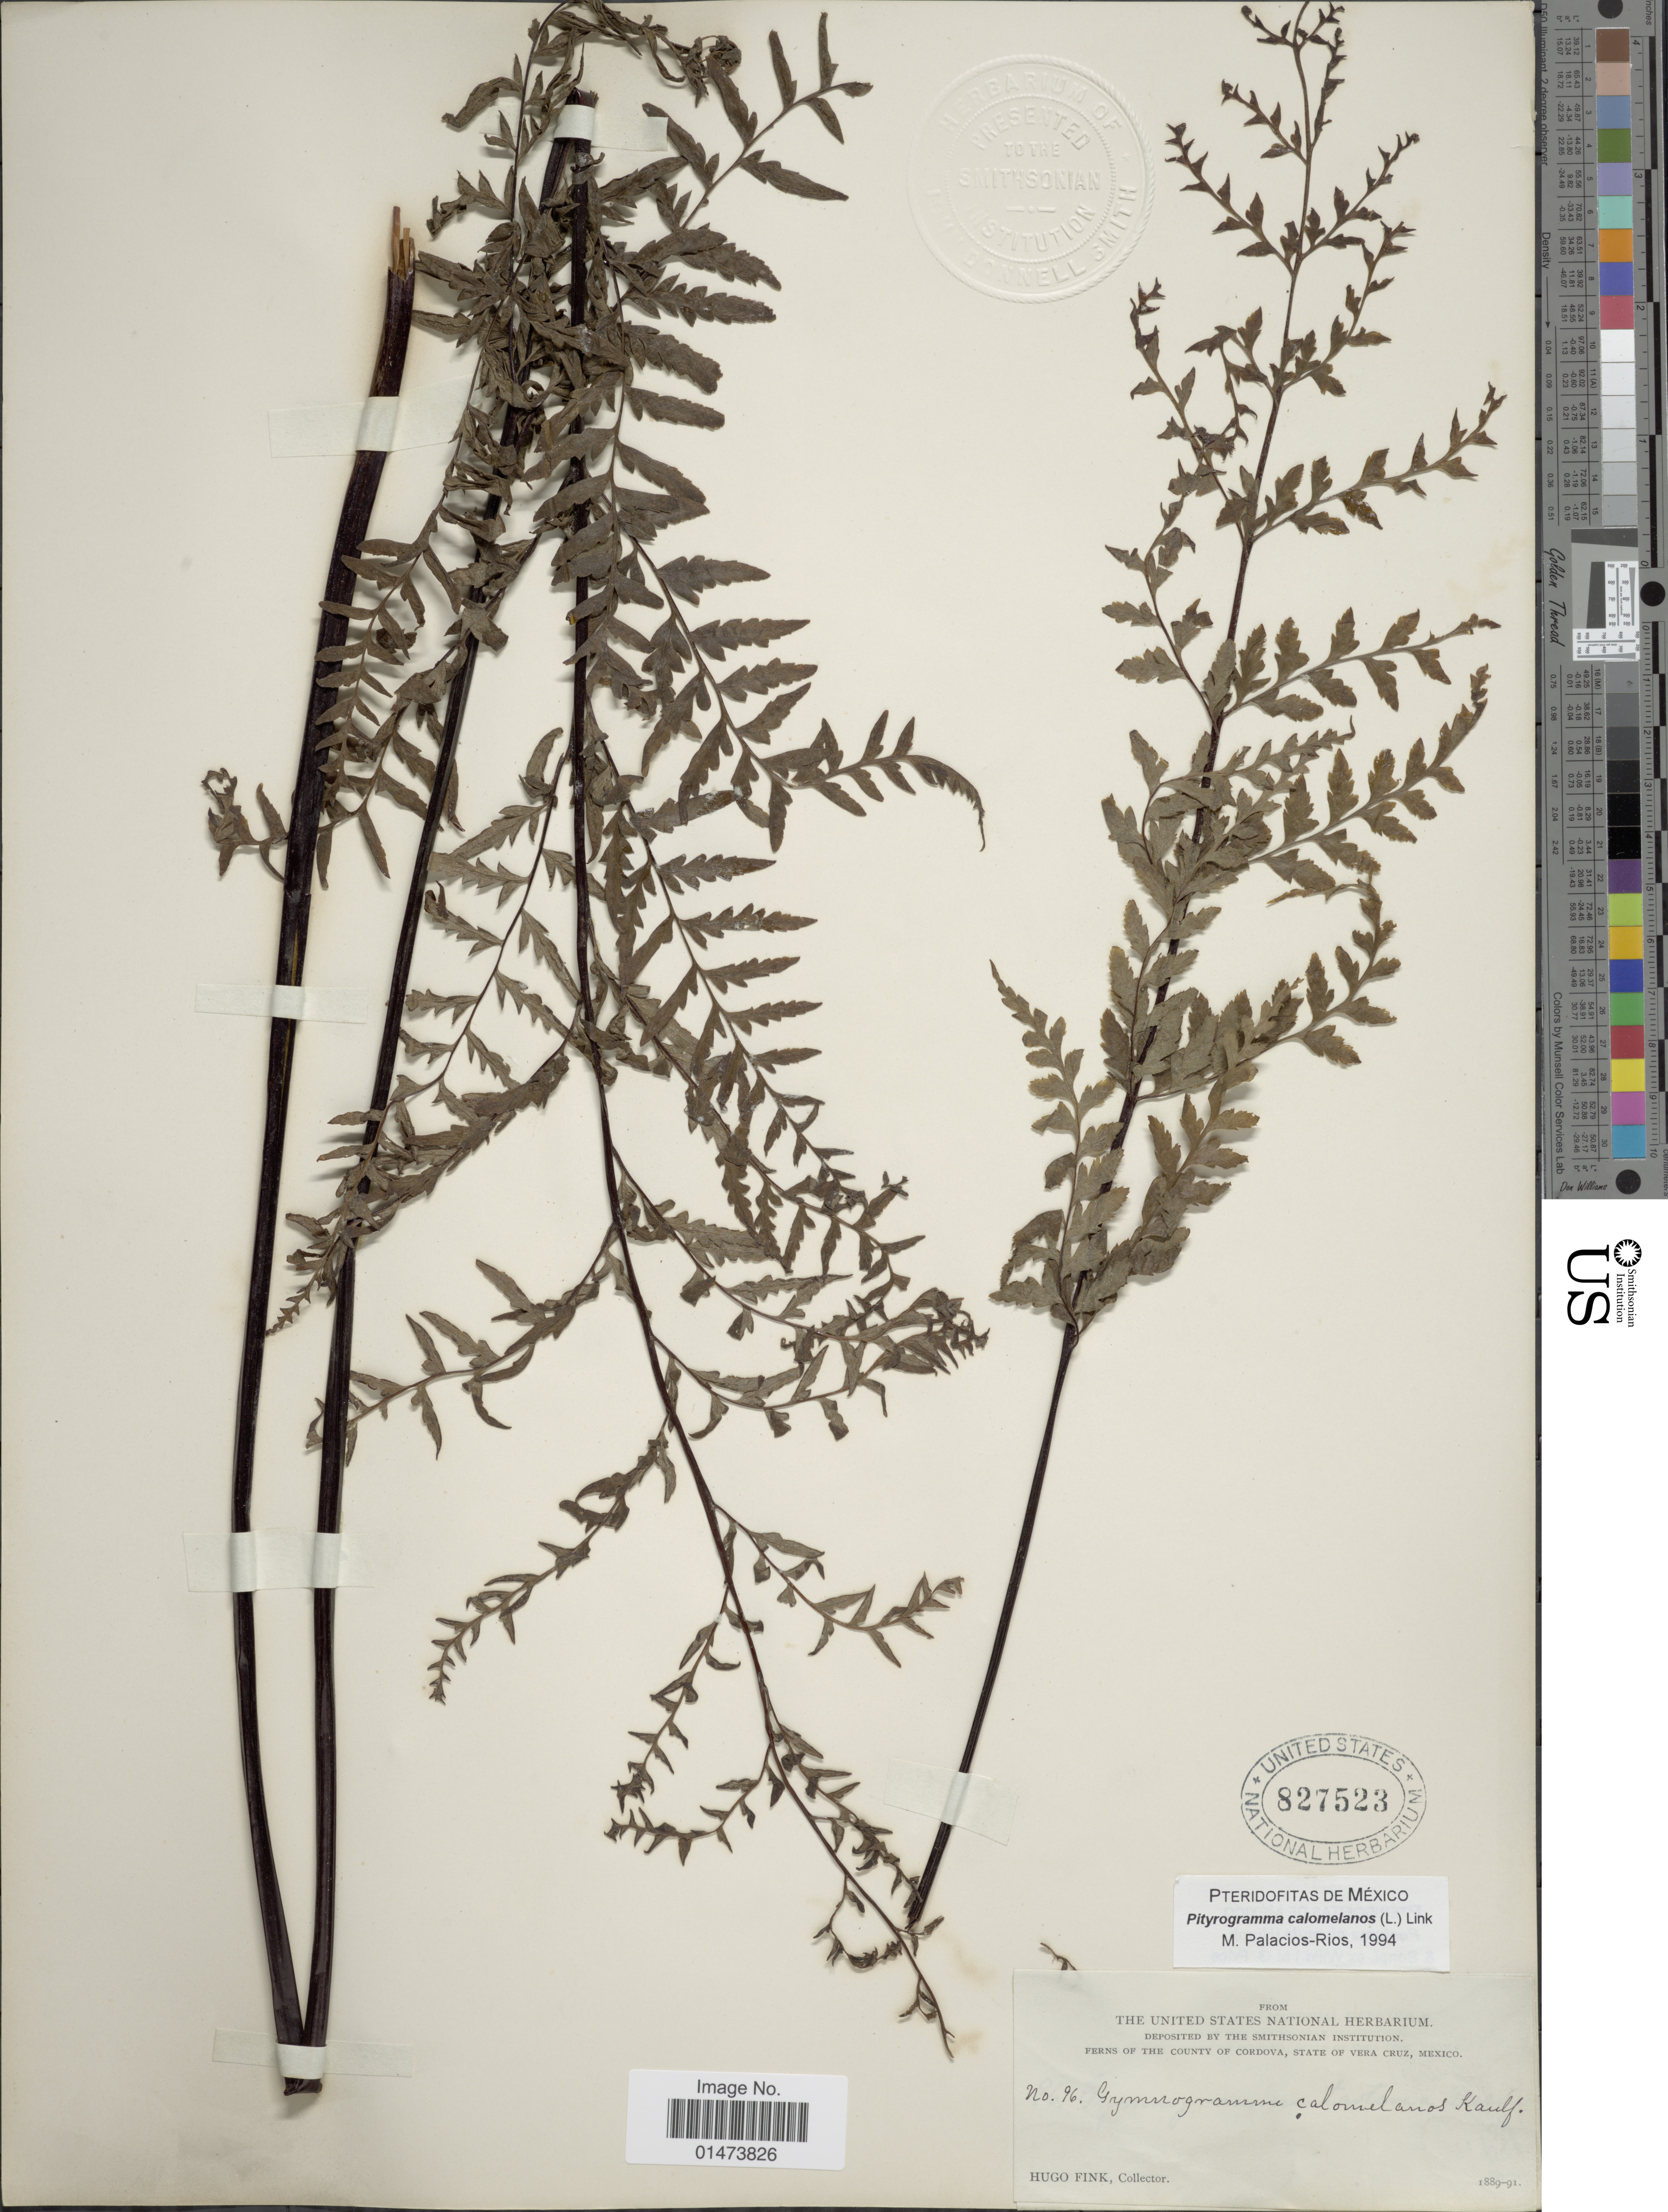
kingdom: Plantae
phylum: Tracheophyta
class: Polypodiopsida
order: Polypodiales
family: Pteridaceae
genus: Pityrogramma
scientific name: Pityrogramma calomelanos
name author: (L.) Link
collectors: H. Fink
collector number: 96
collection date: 1889/1891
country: Mexico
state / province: Veracruz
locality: Ferns of the county of Cordova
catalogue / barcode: US 827523